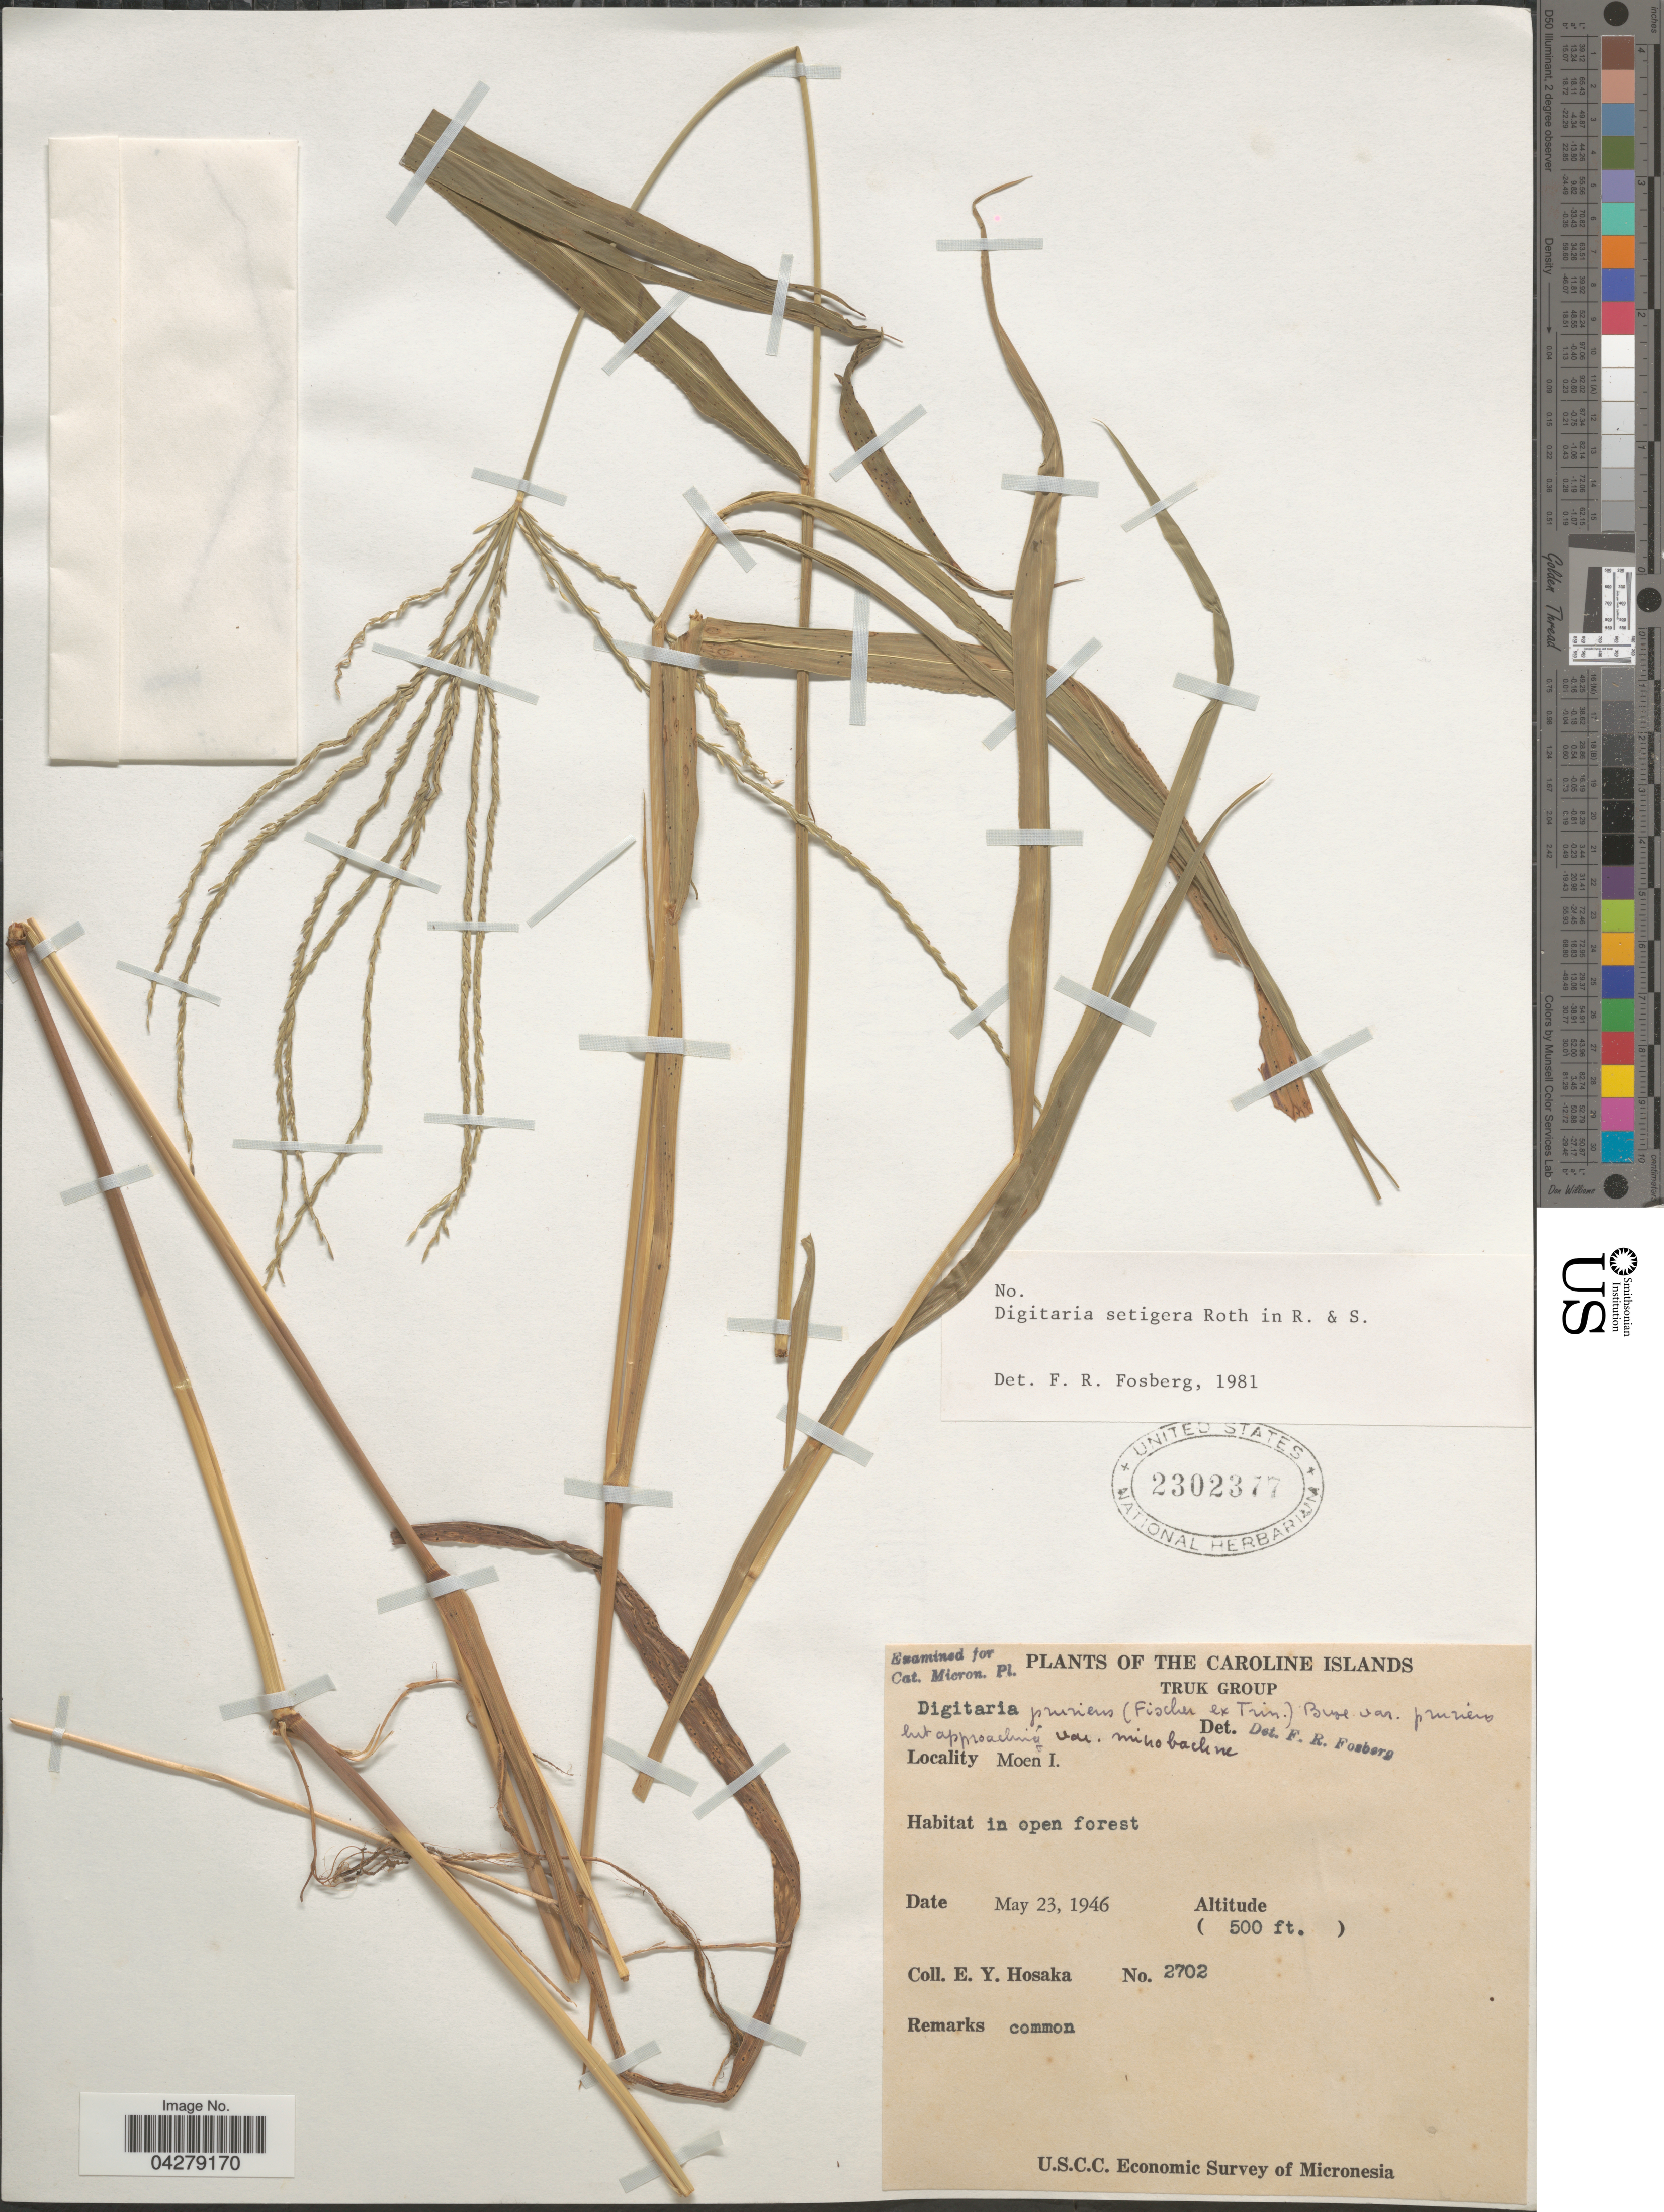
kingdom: Plantae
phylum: Tracheophyta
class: Liliopsida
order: Poales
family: Poaceae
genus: Digitaria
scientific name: Digitaria setigera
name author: Roth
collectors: E. Y. Hosaka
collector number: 2702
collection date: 1946-05-23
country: Micronesia, Federated States of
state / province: Truk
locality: The Caroline Islands. Truk Group. Moen I. U.S.C.C. Economic Survey of Micronesia.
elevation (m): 152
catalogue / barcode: US 2302377